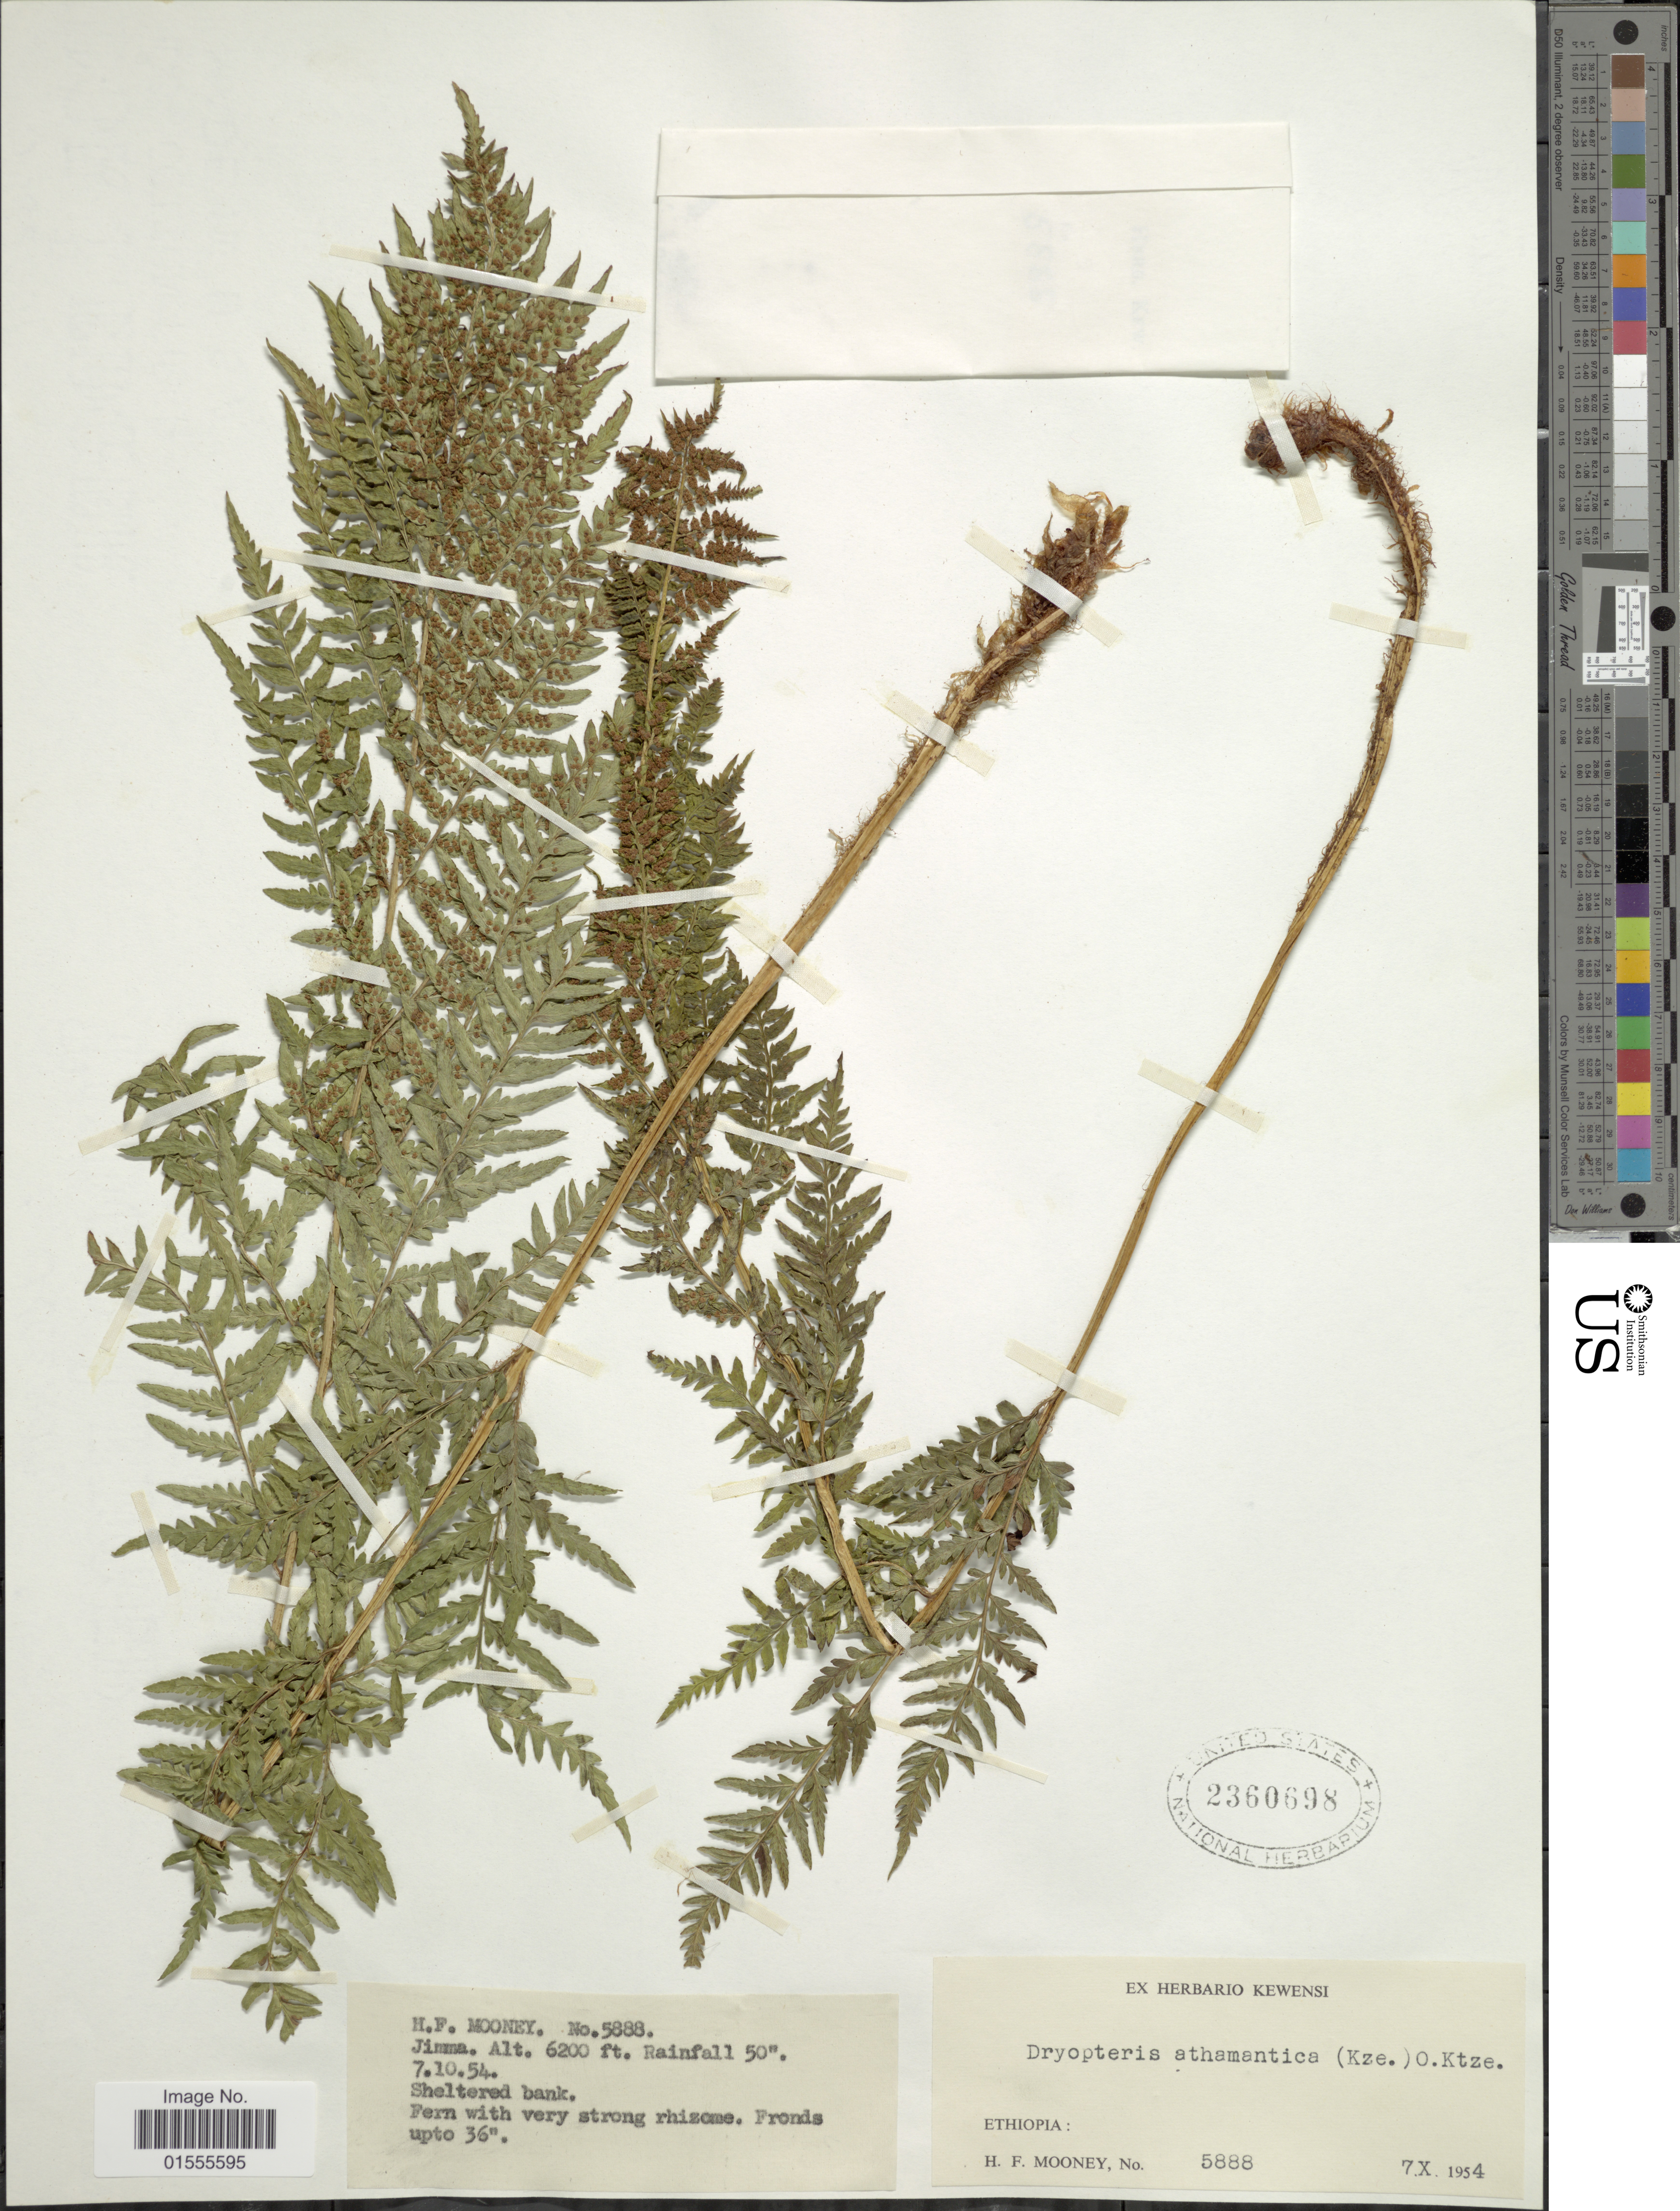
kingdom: Plantae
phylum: Tracheophyta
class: Polypodiopsida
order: Polypodiales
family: Dryopteridaceae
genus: Dryopteris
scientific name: Dryopteris athamantica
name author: (Kunze) Kunze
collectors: H. Mooney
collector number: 5888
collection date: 1954-10-07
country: Ethiopia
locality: Jimma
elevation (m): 1890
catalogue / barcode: US 2360698